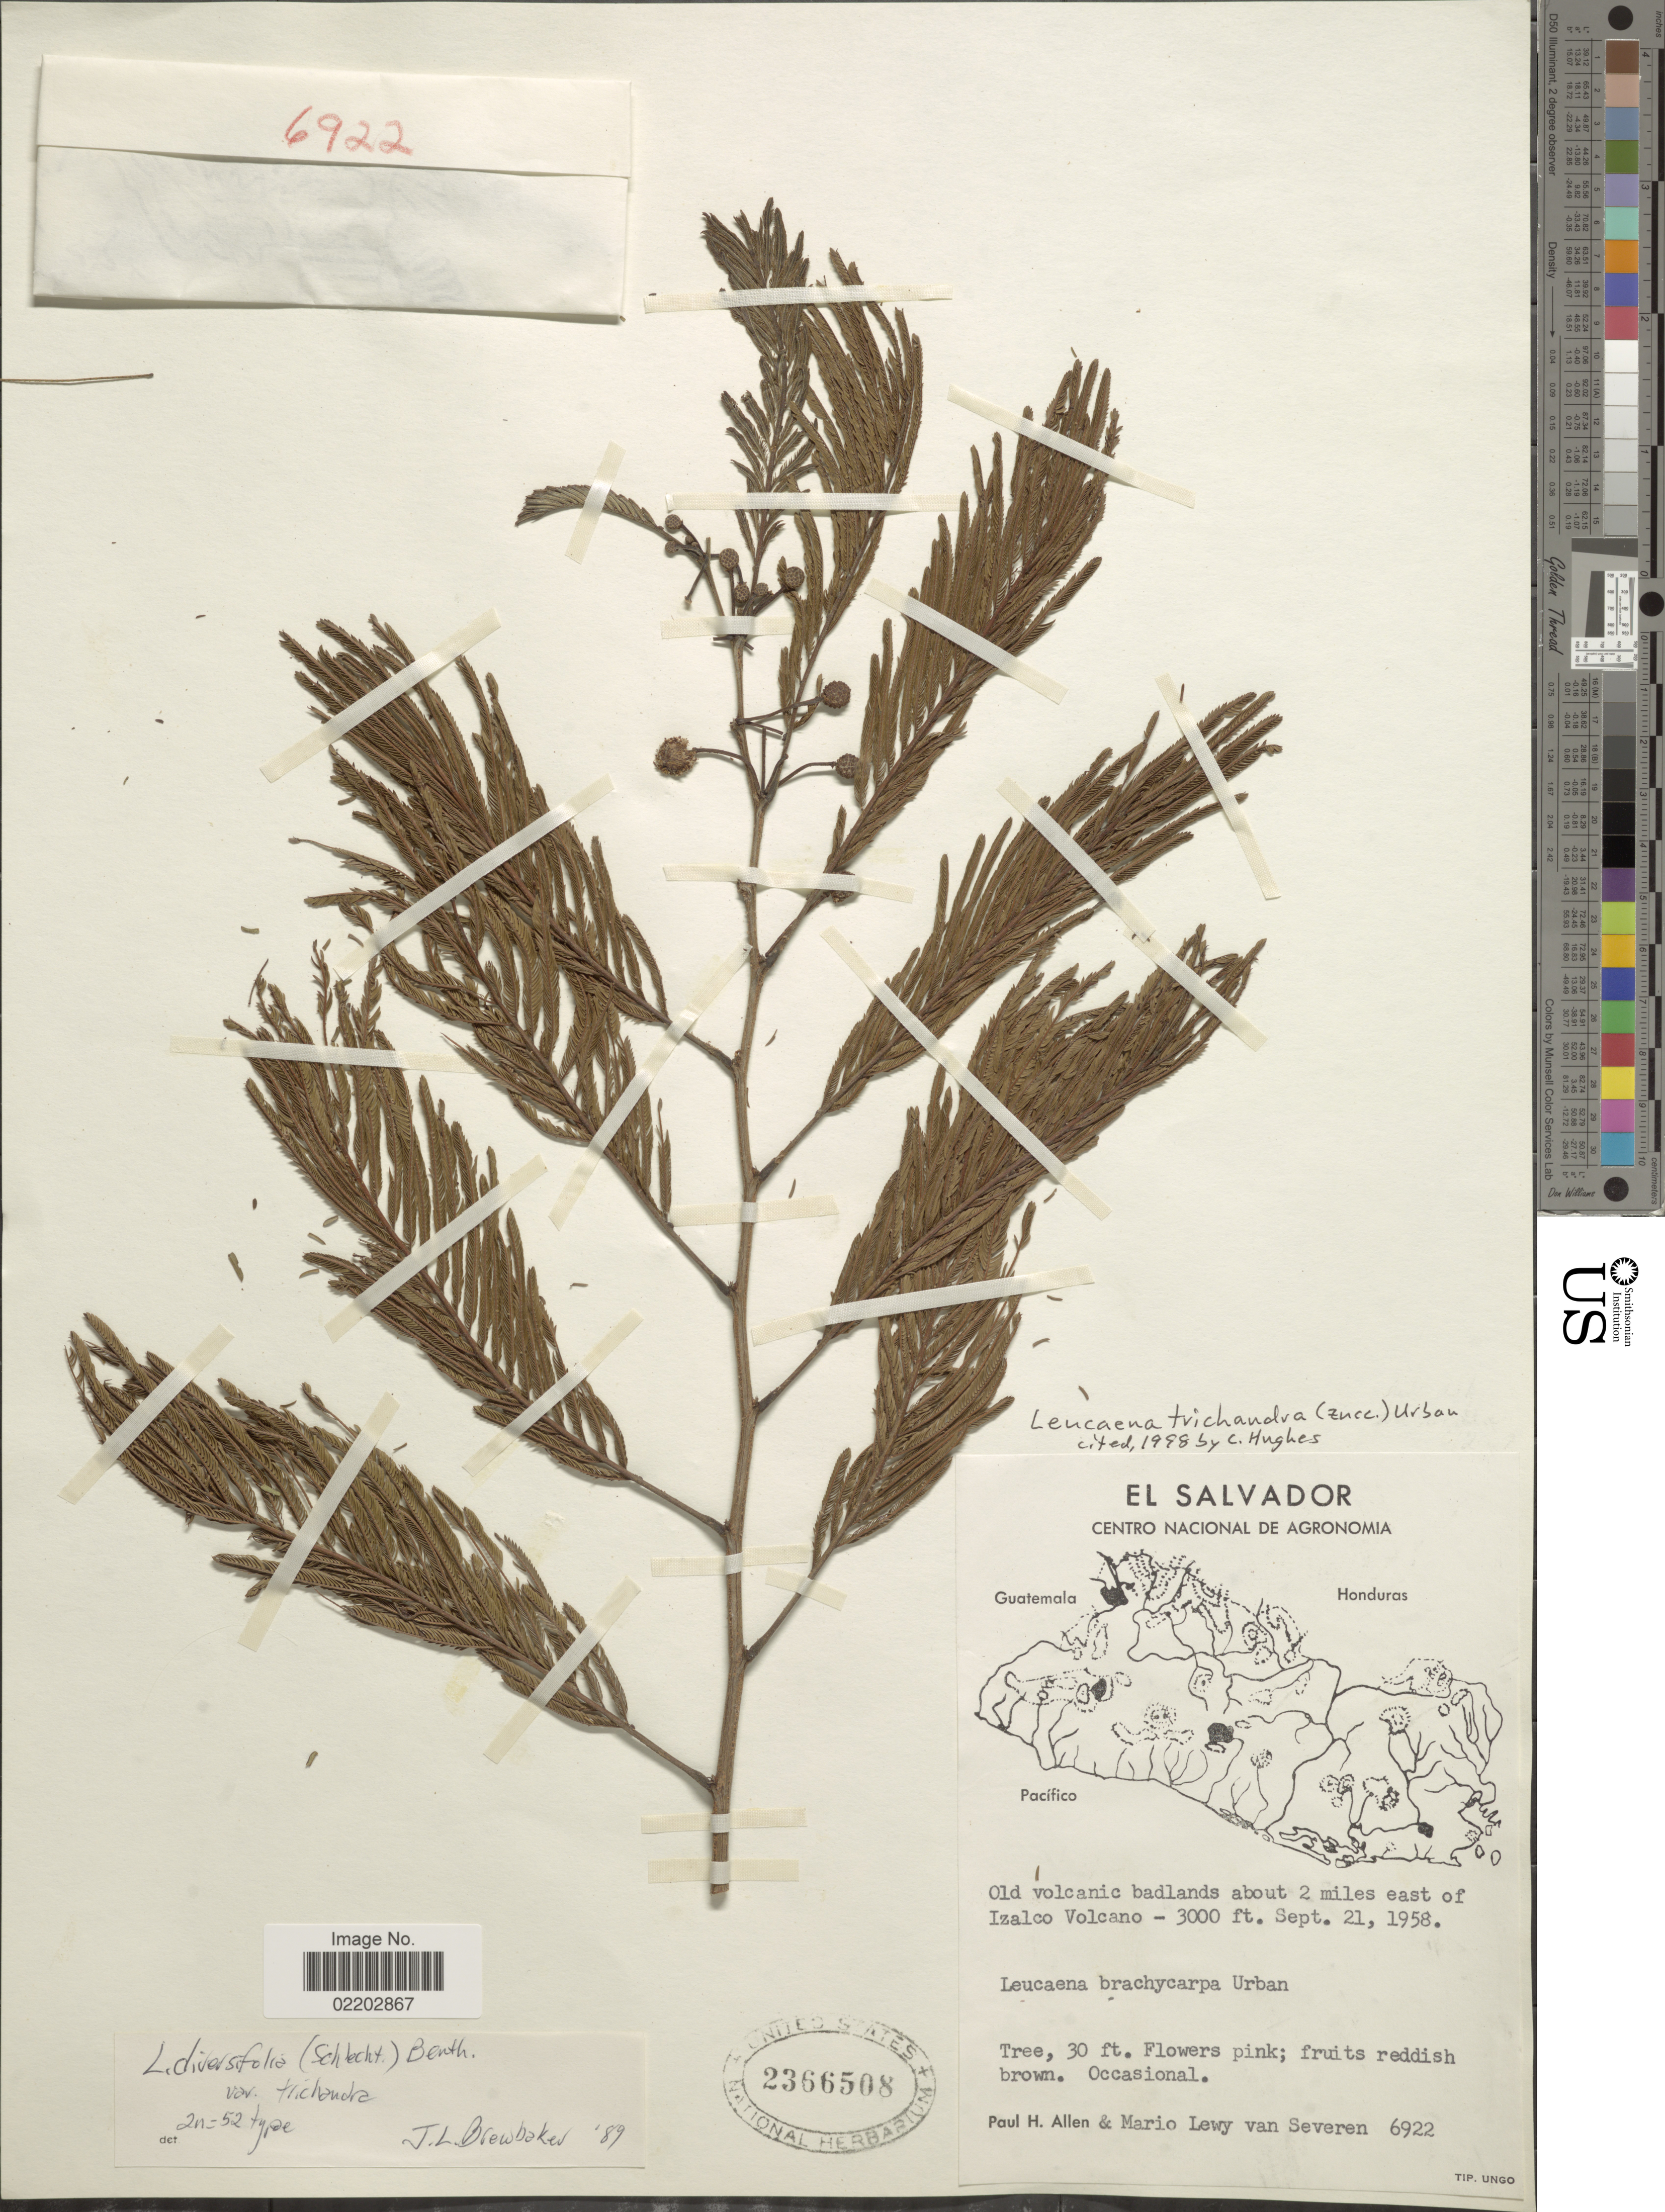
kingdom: Plantae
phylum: Tracheophyta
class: Magnoliopsida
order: Fabales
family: Fabaceae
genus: Leucaena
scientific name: Leucaena trichandra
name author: (Zucc.) Urb.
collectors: P. H. Allen & M. Van Severen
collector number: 6922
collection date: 1958-09-21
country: El Salvador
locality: Old volcanic badlands about 2 miles east of Izalco Volcano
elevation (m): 914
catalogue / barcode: US 2366508